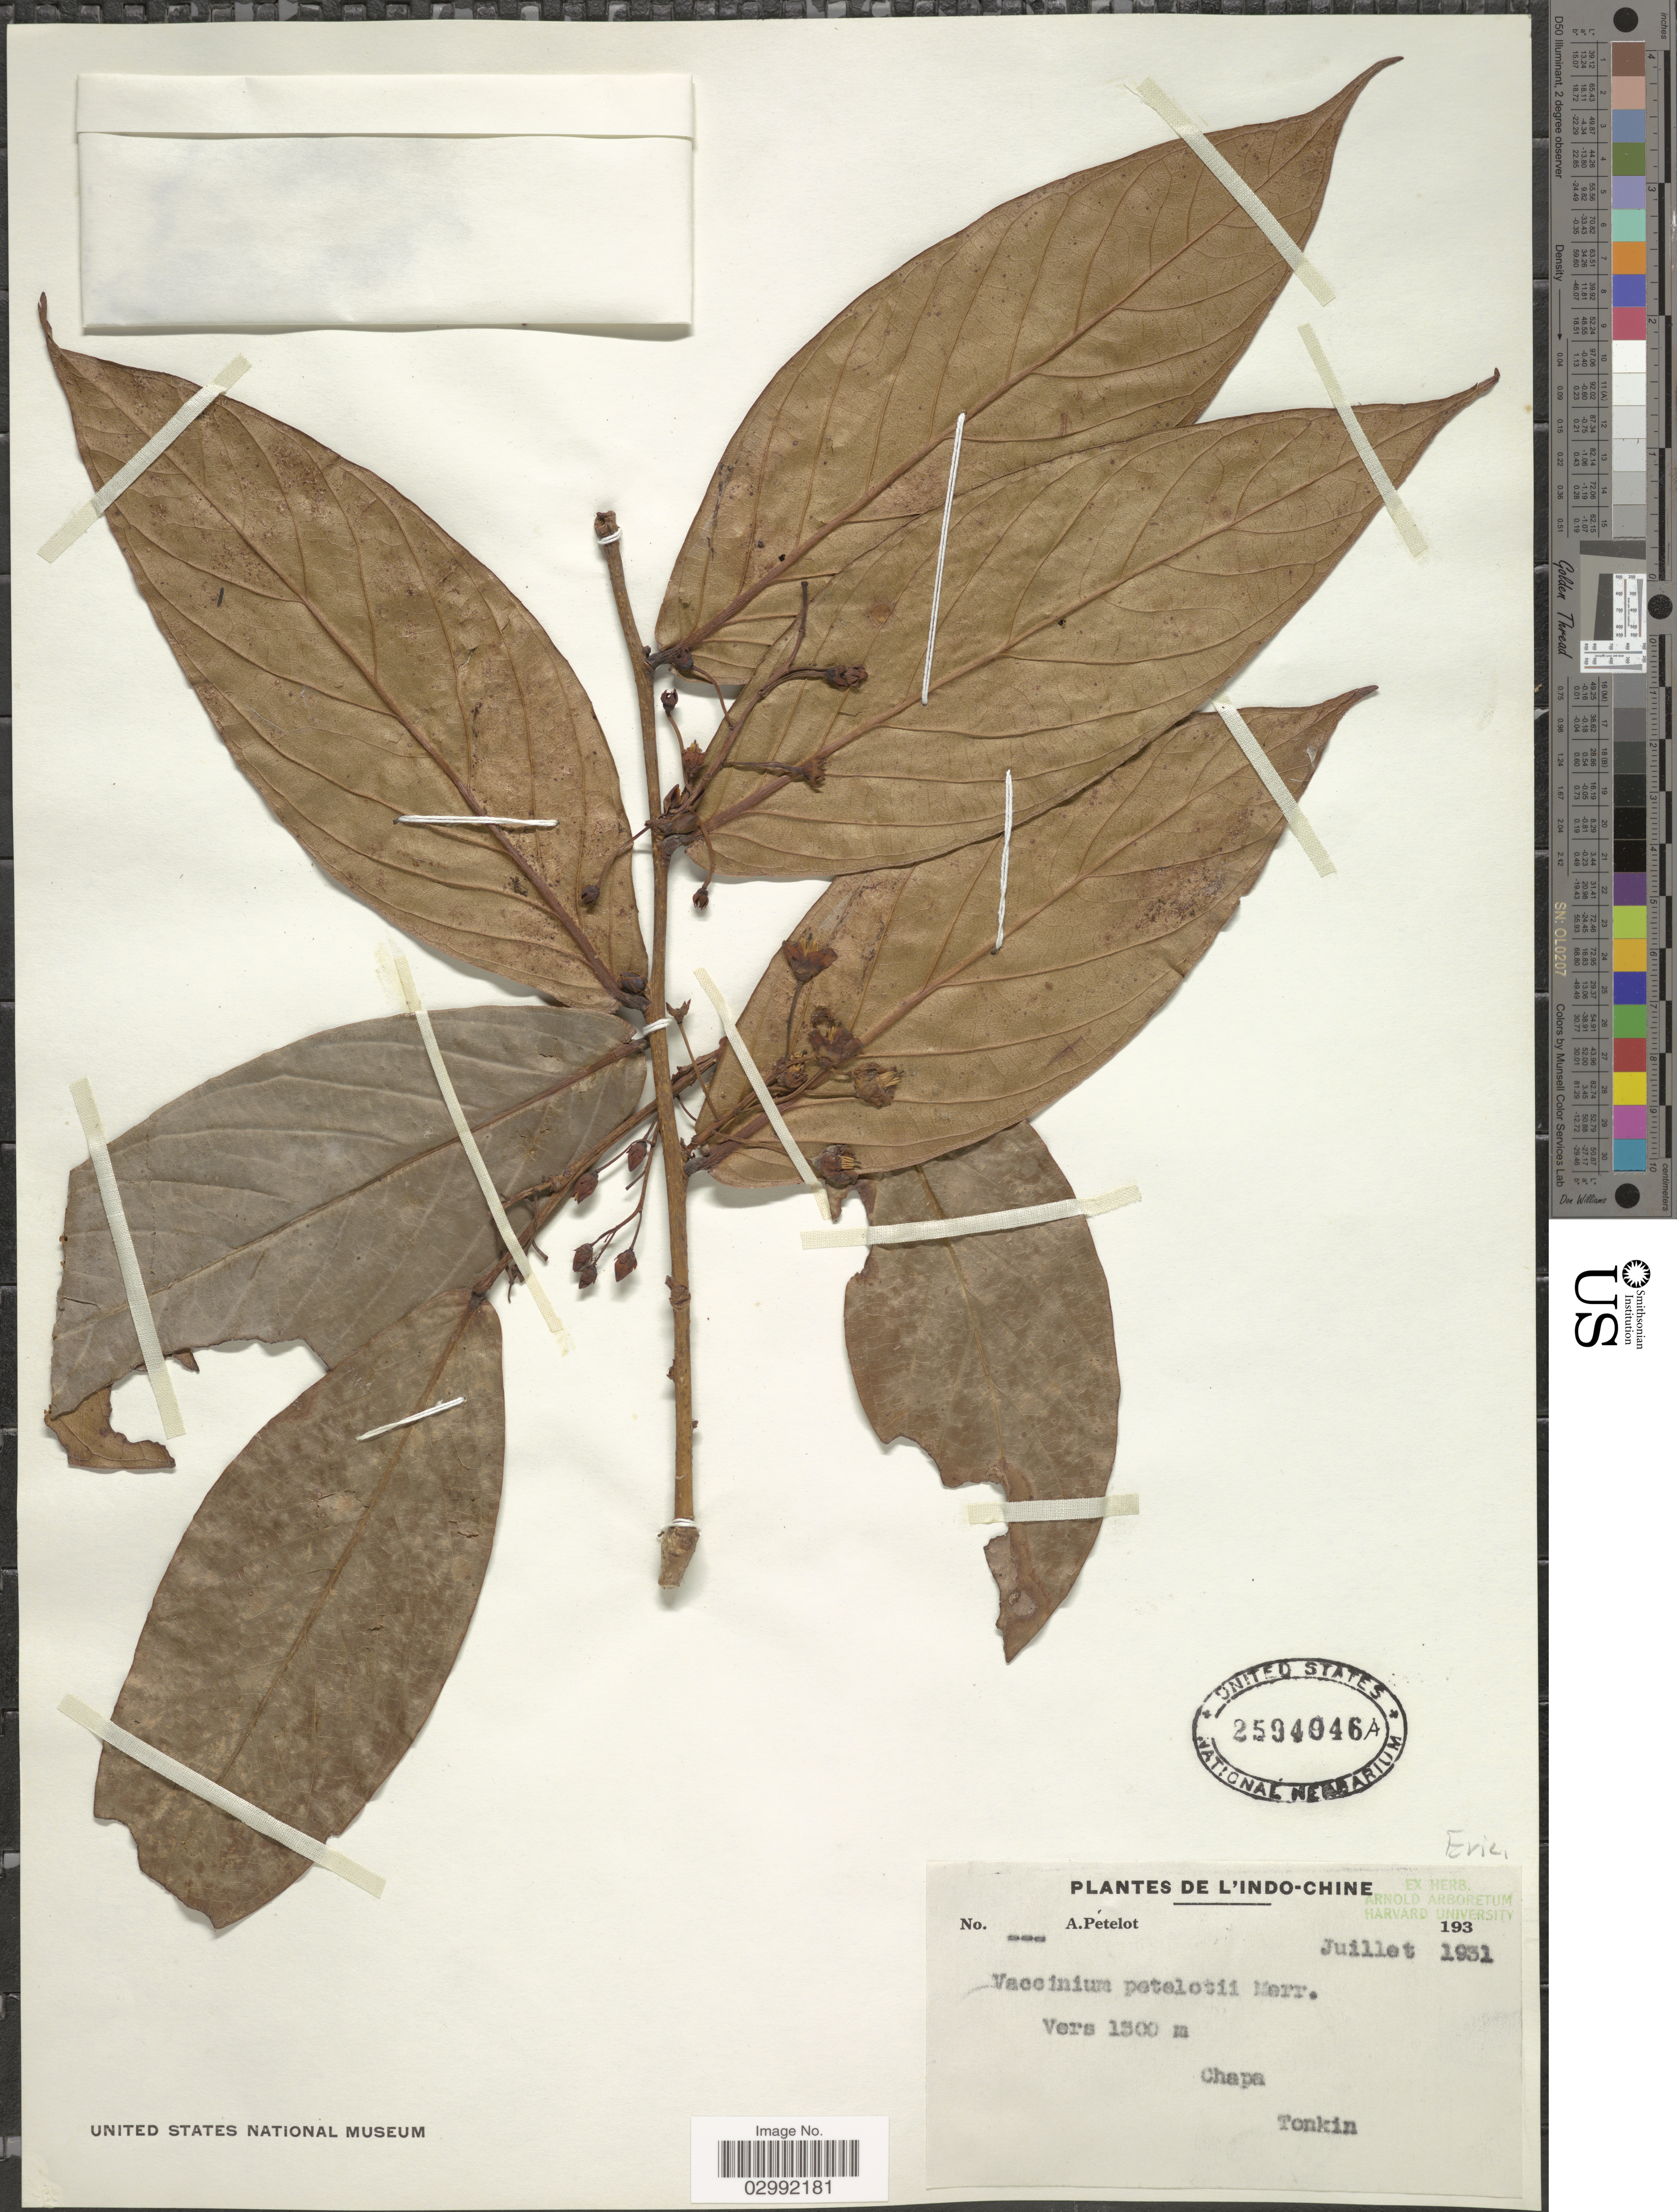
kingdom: Plantae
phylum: Tracheophyta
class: Magnoliopsida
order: Ericales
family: Ericaceae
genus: Vaccinium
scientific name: Vaccinium petelotii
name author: Merr.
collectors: A. Petelot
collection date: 1931-07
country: Vietnam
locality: L'Indo-Chine, Chapa, Tonkin.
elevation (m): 1500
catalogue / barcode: US 2594046A